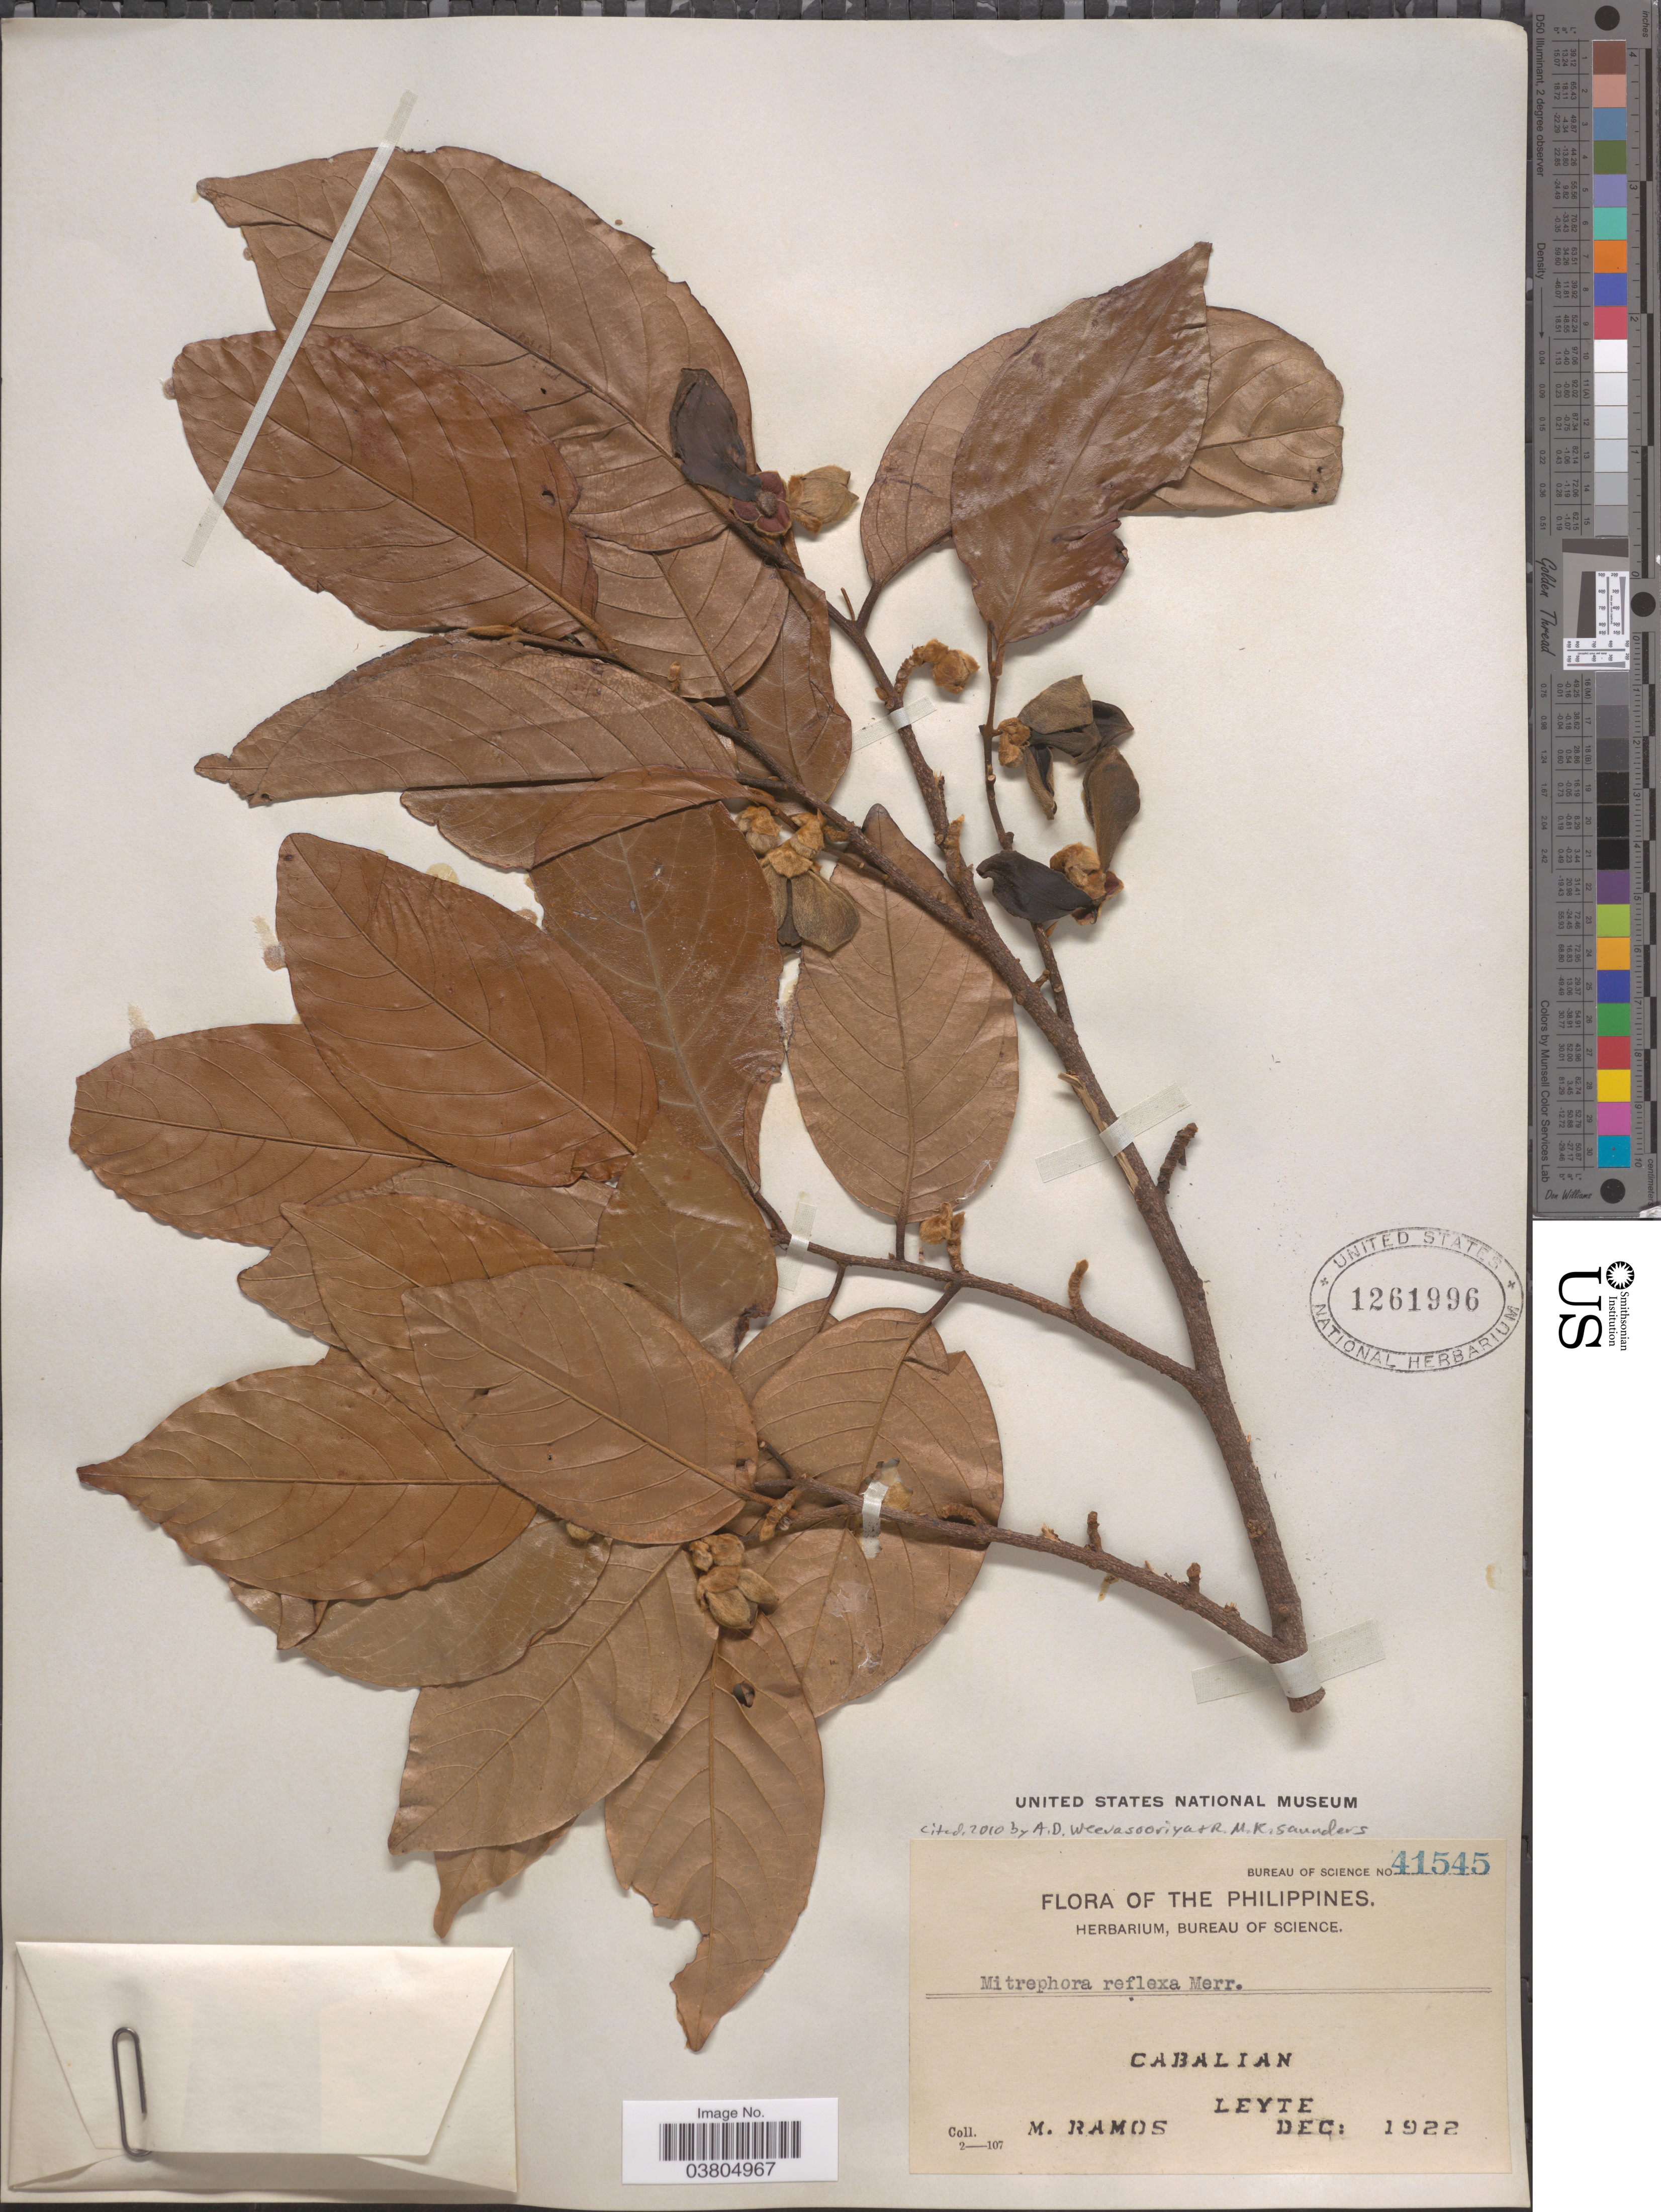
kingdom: Plantae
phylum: Tracheophyta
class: Magnoliopsida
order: Magnoliales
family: Annonaceae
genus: Mitrephora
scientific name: Mitrephora reflexa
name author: Merr.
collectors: M. Ramos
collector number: Bureau of Science 41545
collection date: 1922-12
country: Philippines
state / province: Eastern Visayas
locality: Cabalian. Leyte.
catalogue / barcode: US 1261996